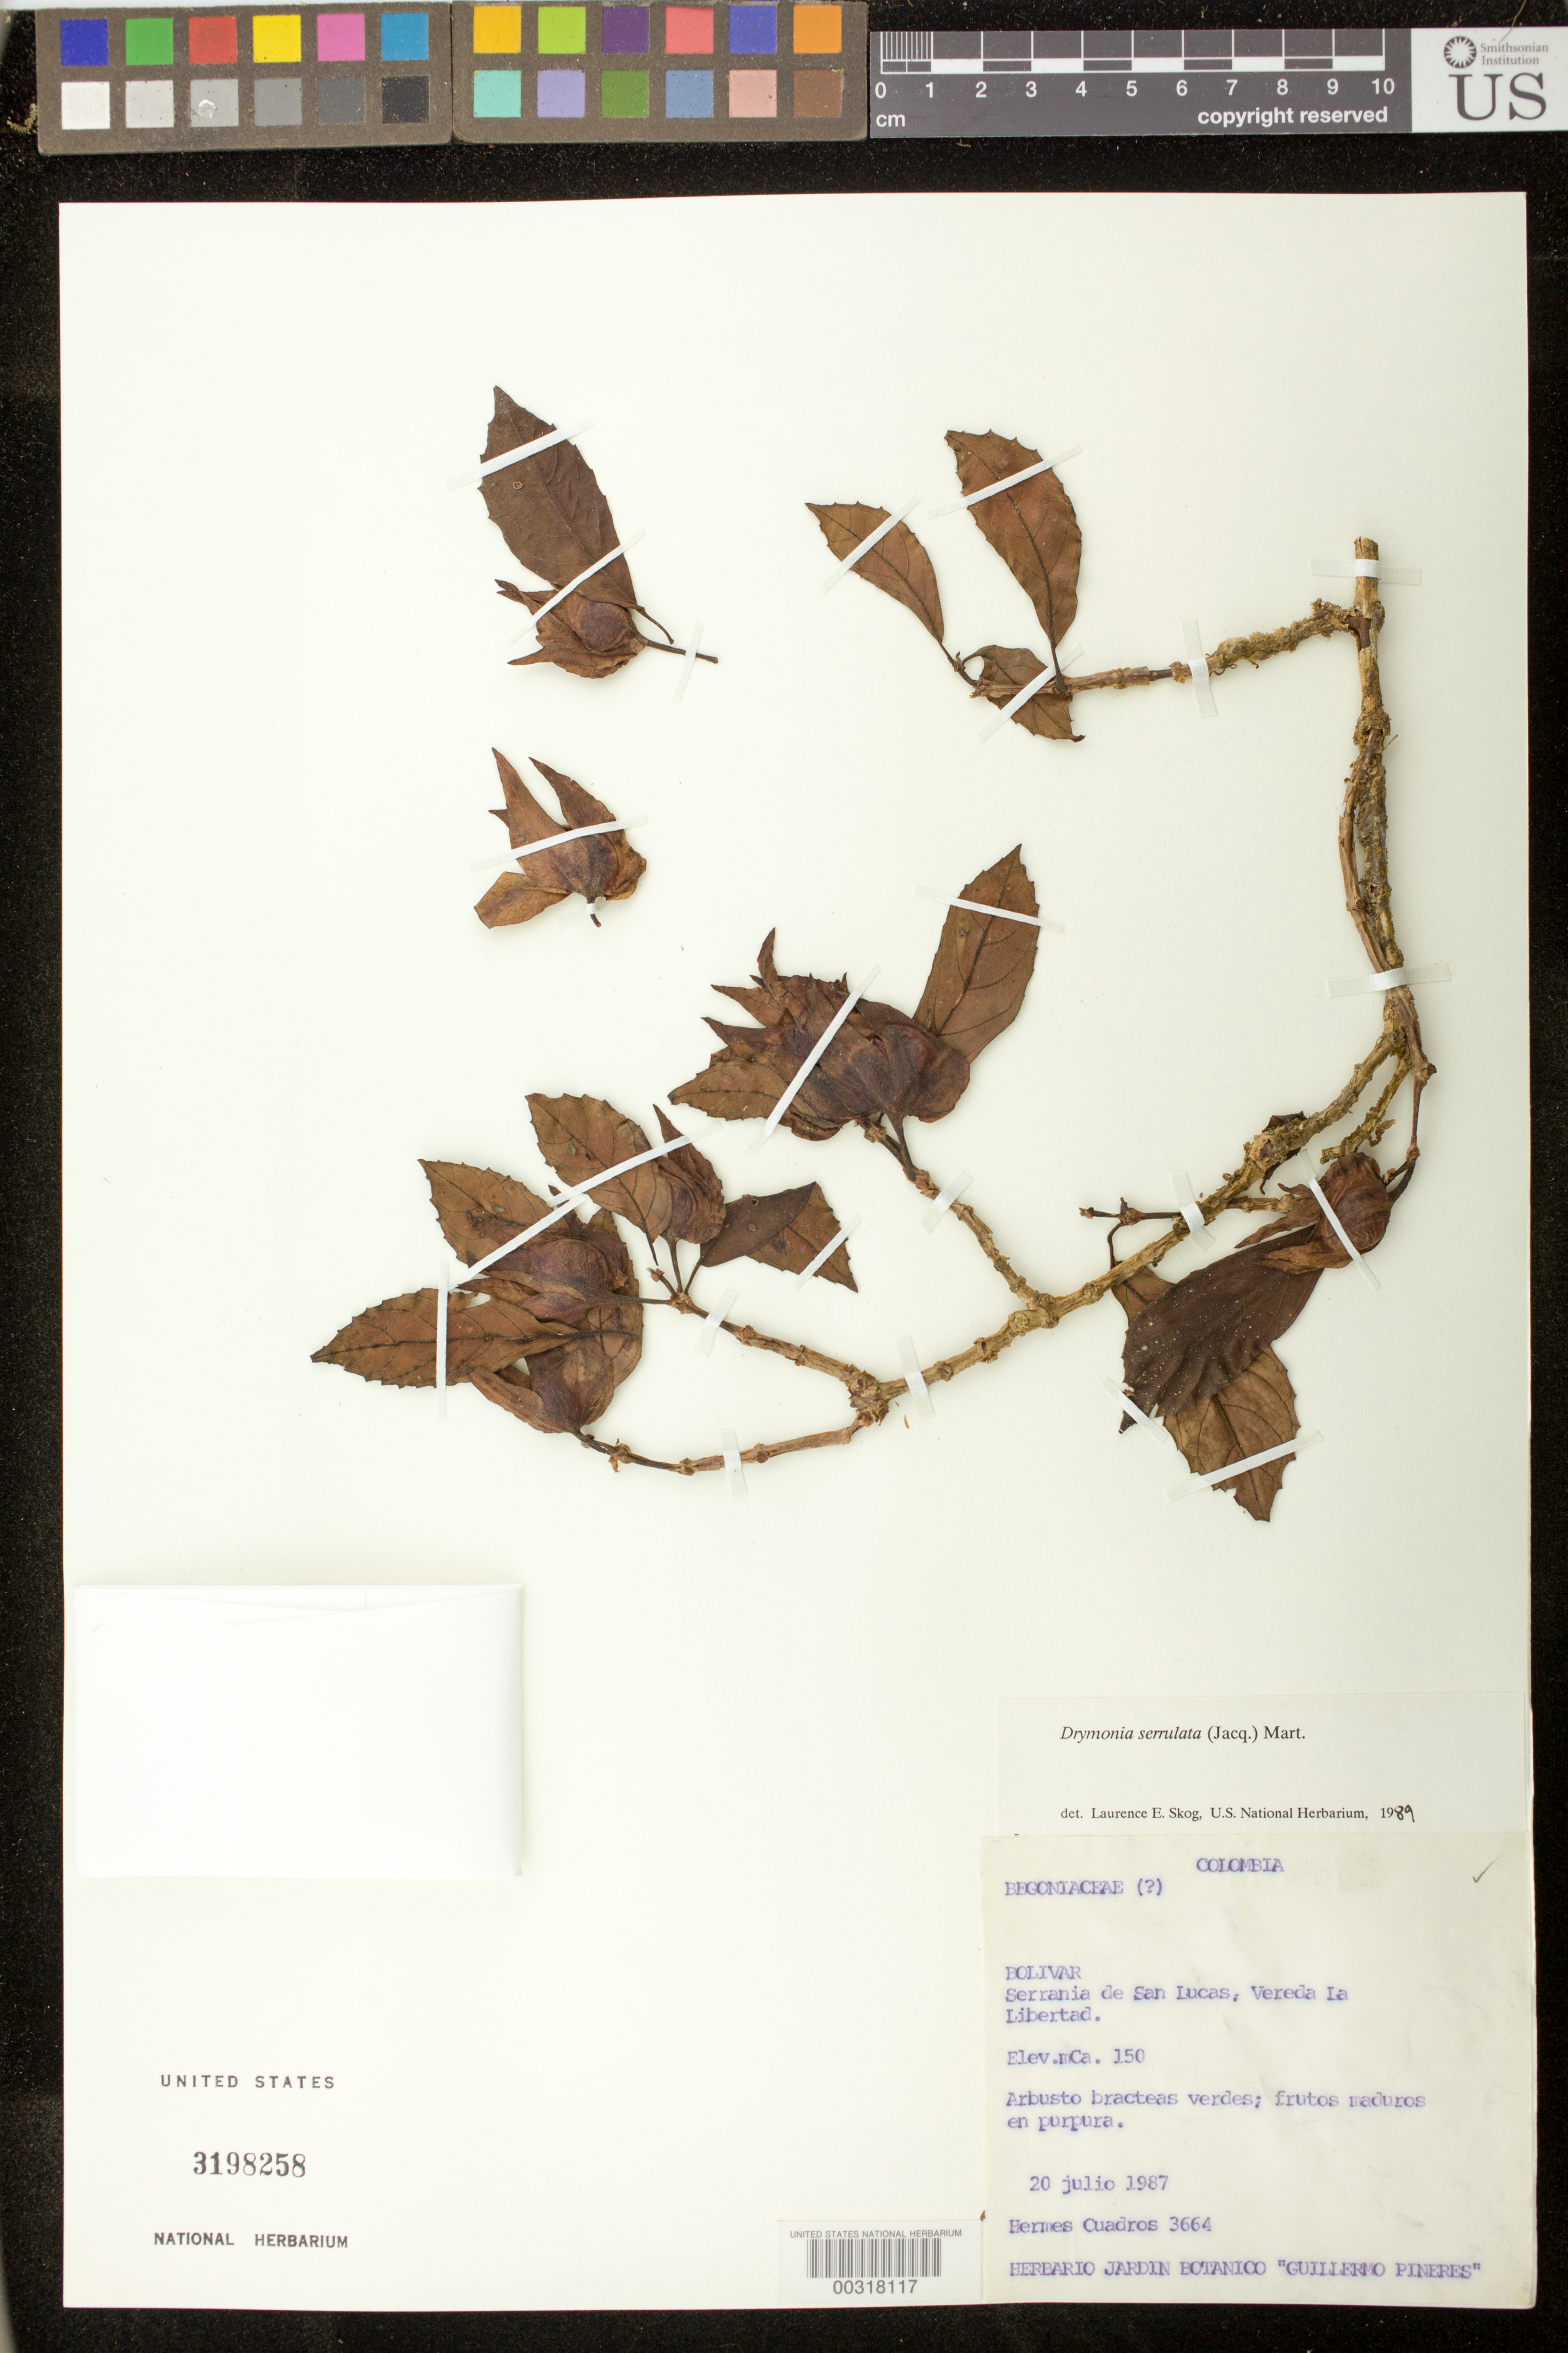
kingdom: Plantae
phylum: Tracheophyta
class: Magnoliopsida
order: Lamiales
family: Gesneriaceae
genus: Drymonia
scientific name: Drymonia serrulata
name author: (Jacq.) Mart.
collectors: H. Cuadros V.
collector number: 3664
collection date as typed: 20 Jul 1987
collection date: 1987-07-20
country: Colombia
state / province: Bolívar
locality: Serrania de San Lucas, vereda La Libertad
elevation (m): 150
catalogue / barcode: US 3198258